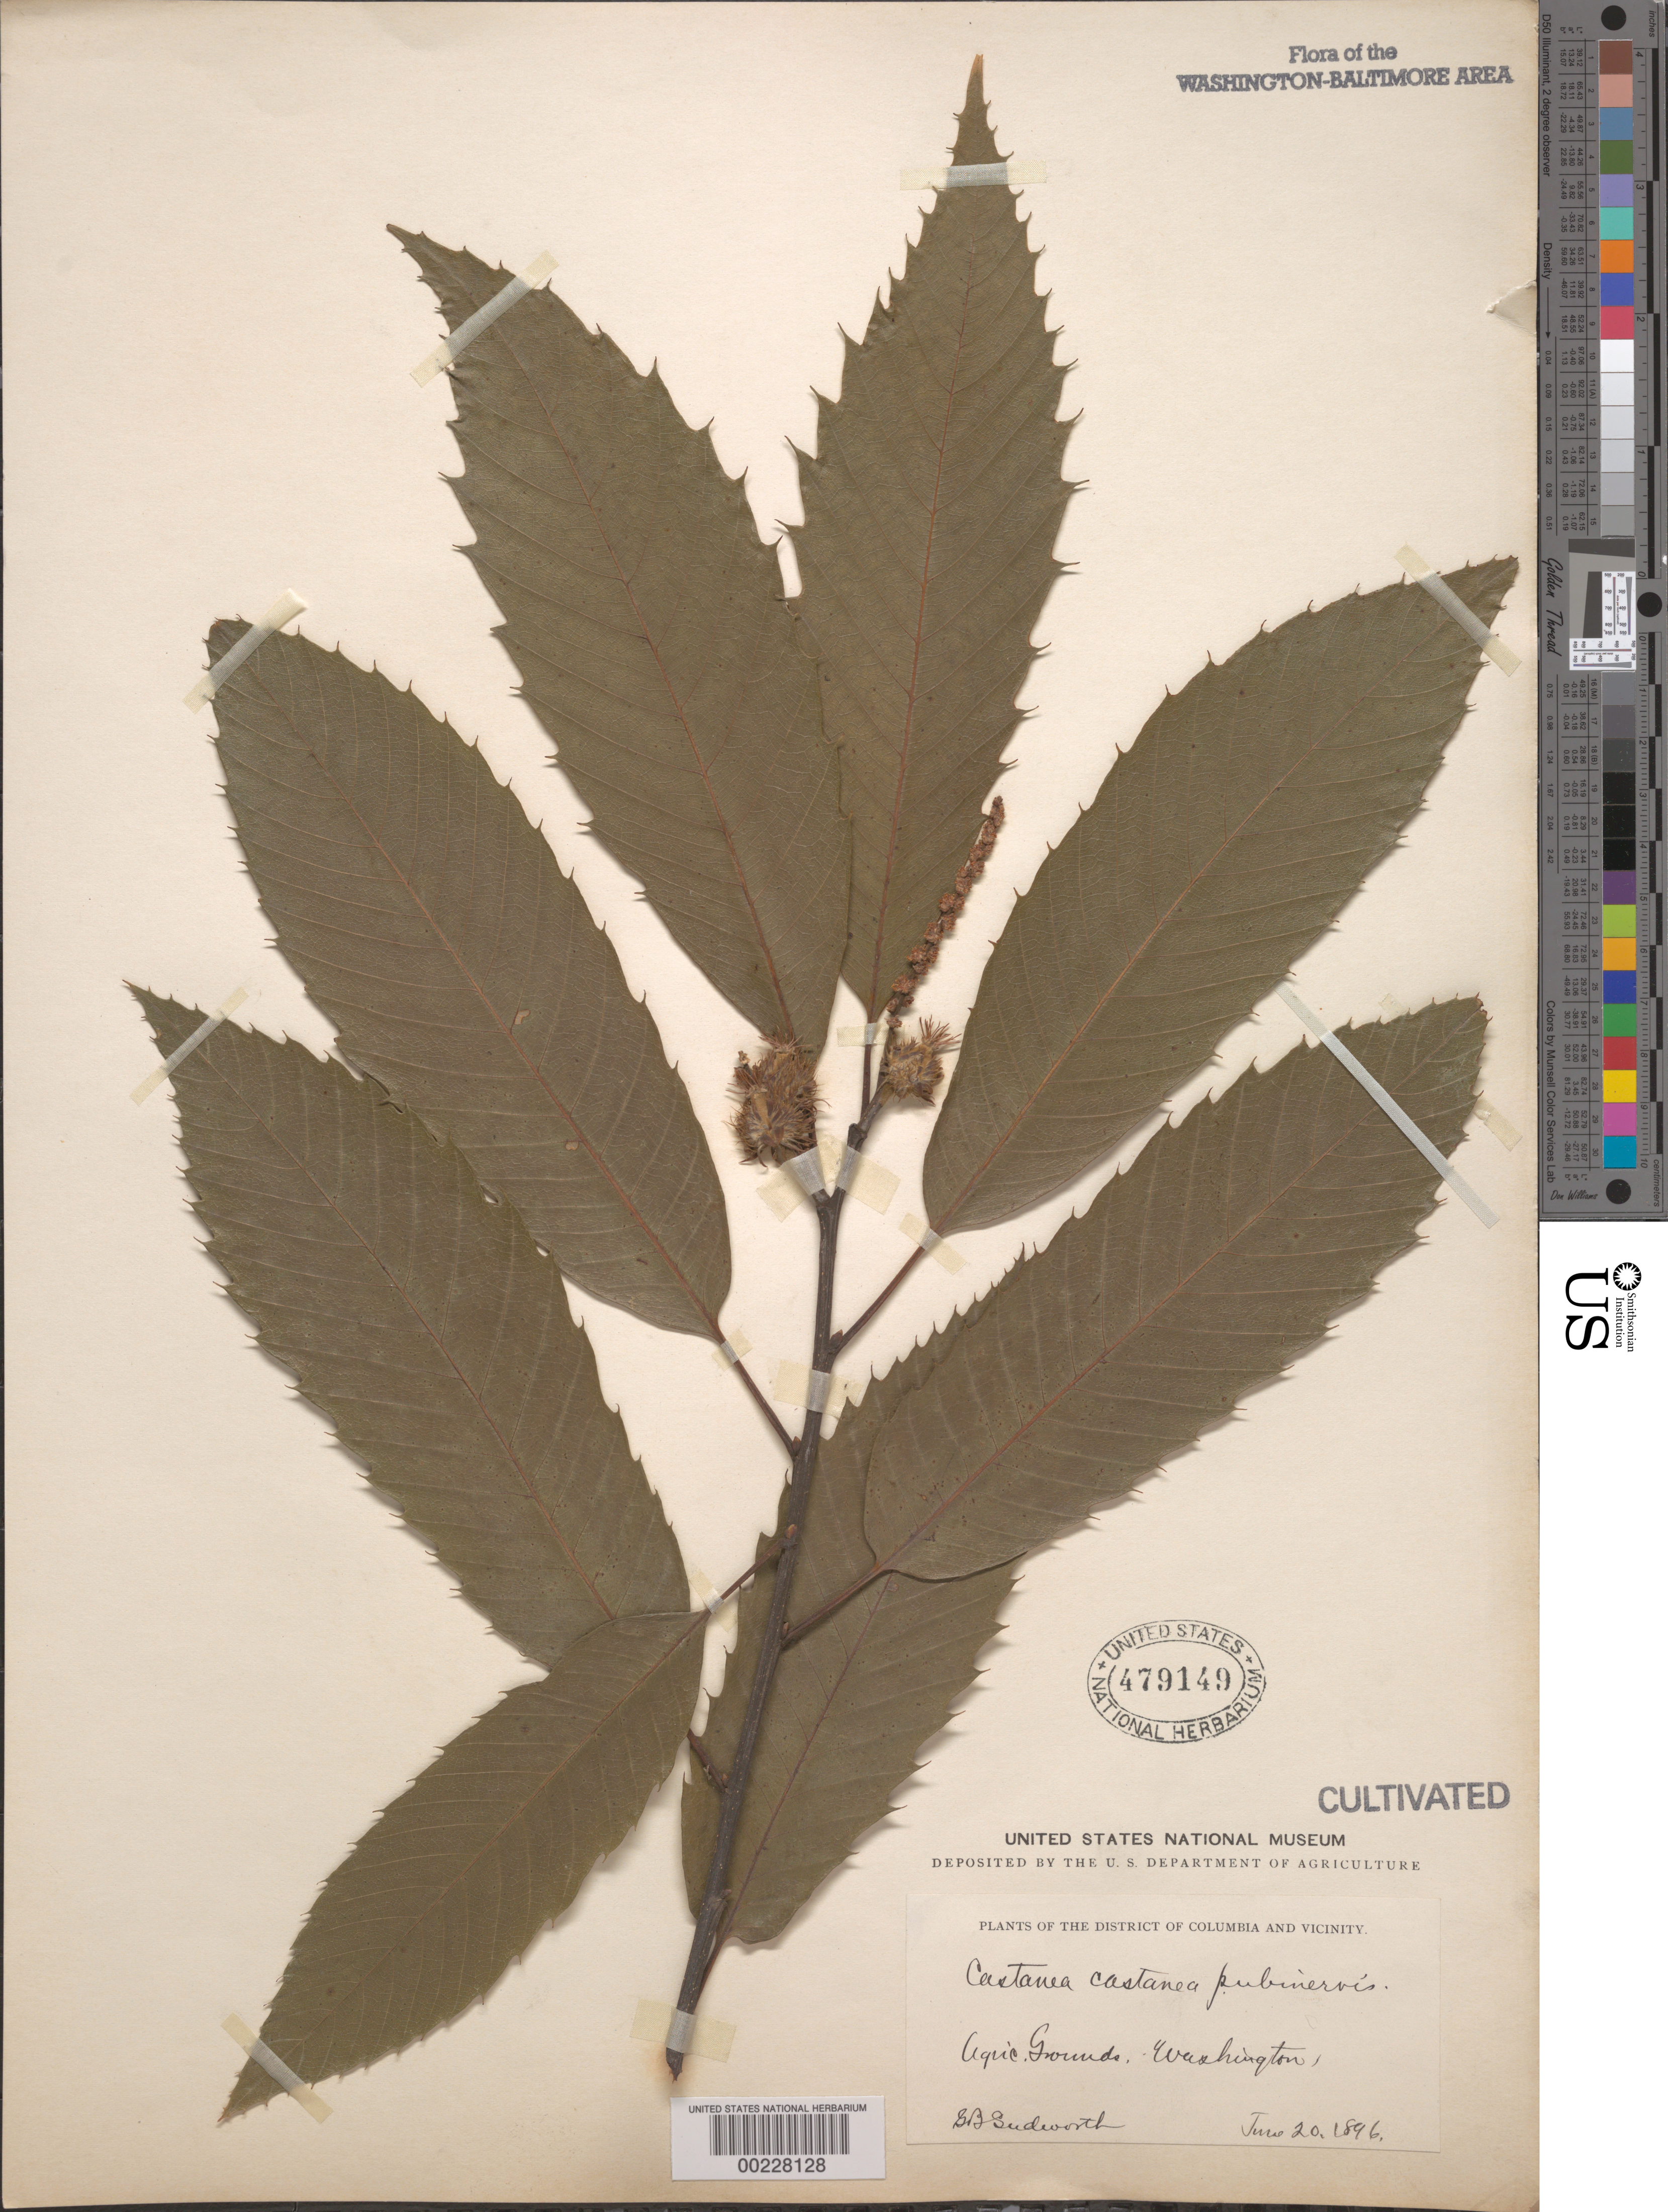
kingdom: Plantae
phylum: Tracheophyta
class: Magnoliopsida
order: Fagales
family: Fagaceae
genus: Castanea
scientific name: Castanea pubinervis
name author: C.K. Schneid.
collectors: G. B. Sudworth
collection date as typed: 20 Jun 1896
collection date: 1896-06-20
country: United States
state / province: District of Columbia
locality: Agricultural grounds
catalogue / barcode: US 479149